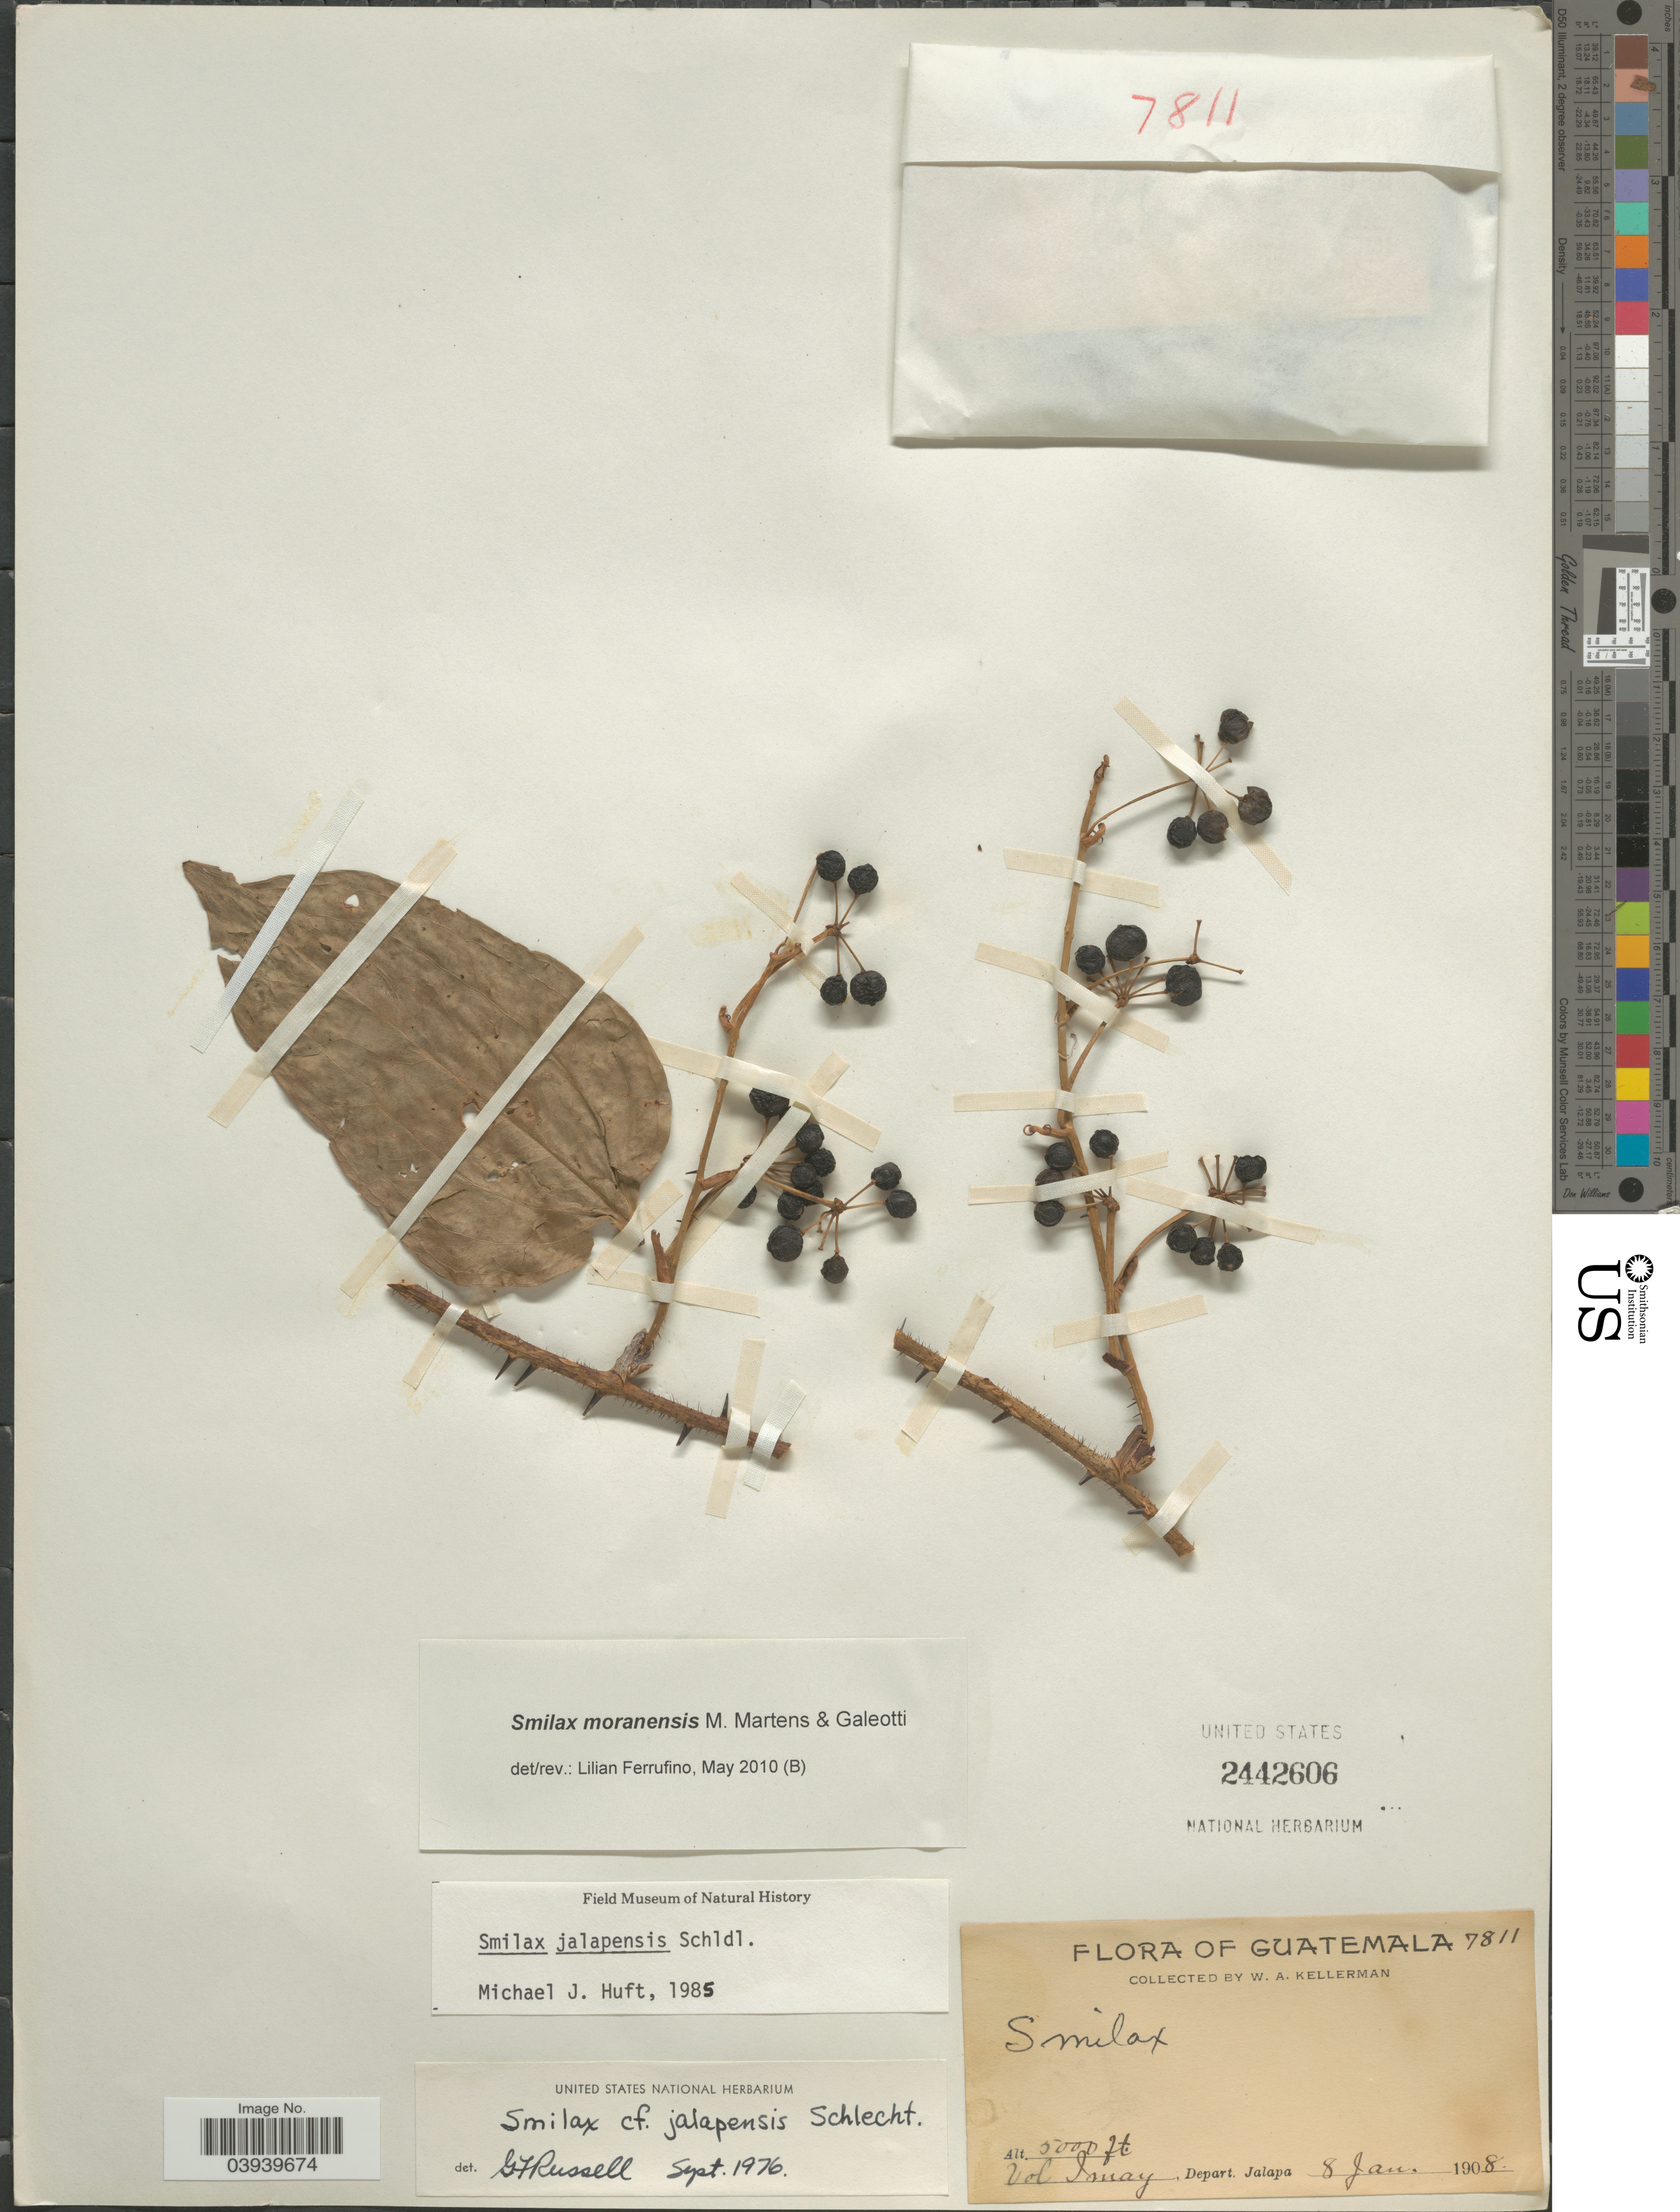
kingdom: Plantae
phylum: Tracheophyta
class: Liliopsida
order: Liliales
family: Smilacaceae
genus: Smilax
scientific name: Smilax moranensis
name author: M. Martens & Galeotti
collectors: W. Kellerman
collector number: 7811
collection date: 1908-01-08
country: Guatemala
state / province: Jalapa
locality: Vol Imay, Depart. Jalapa.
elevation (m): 1524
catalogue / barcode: US 2442606